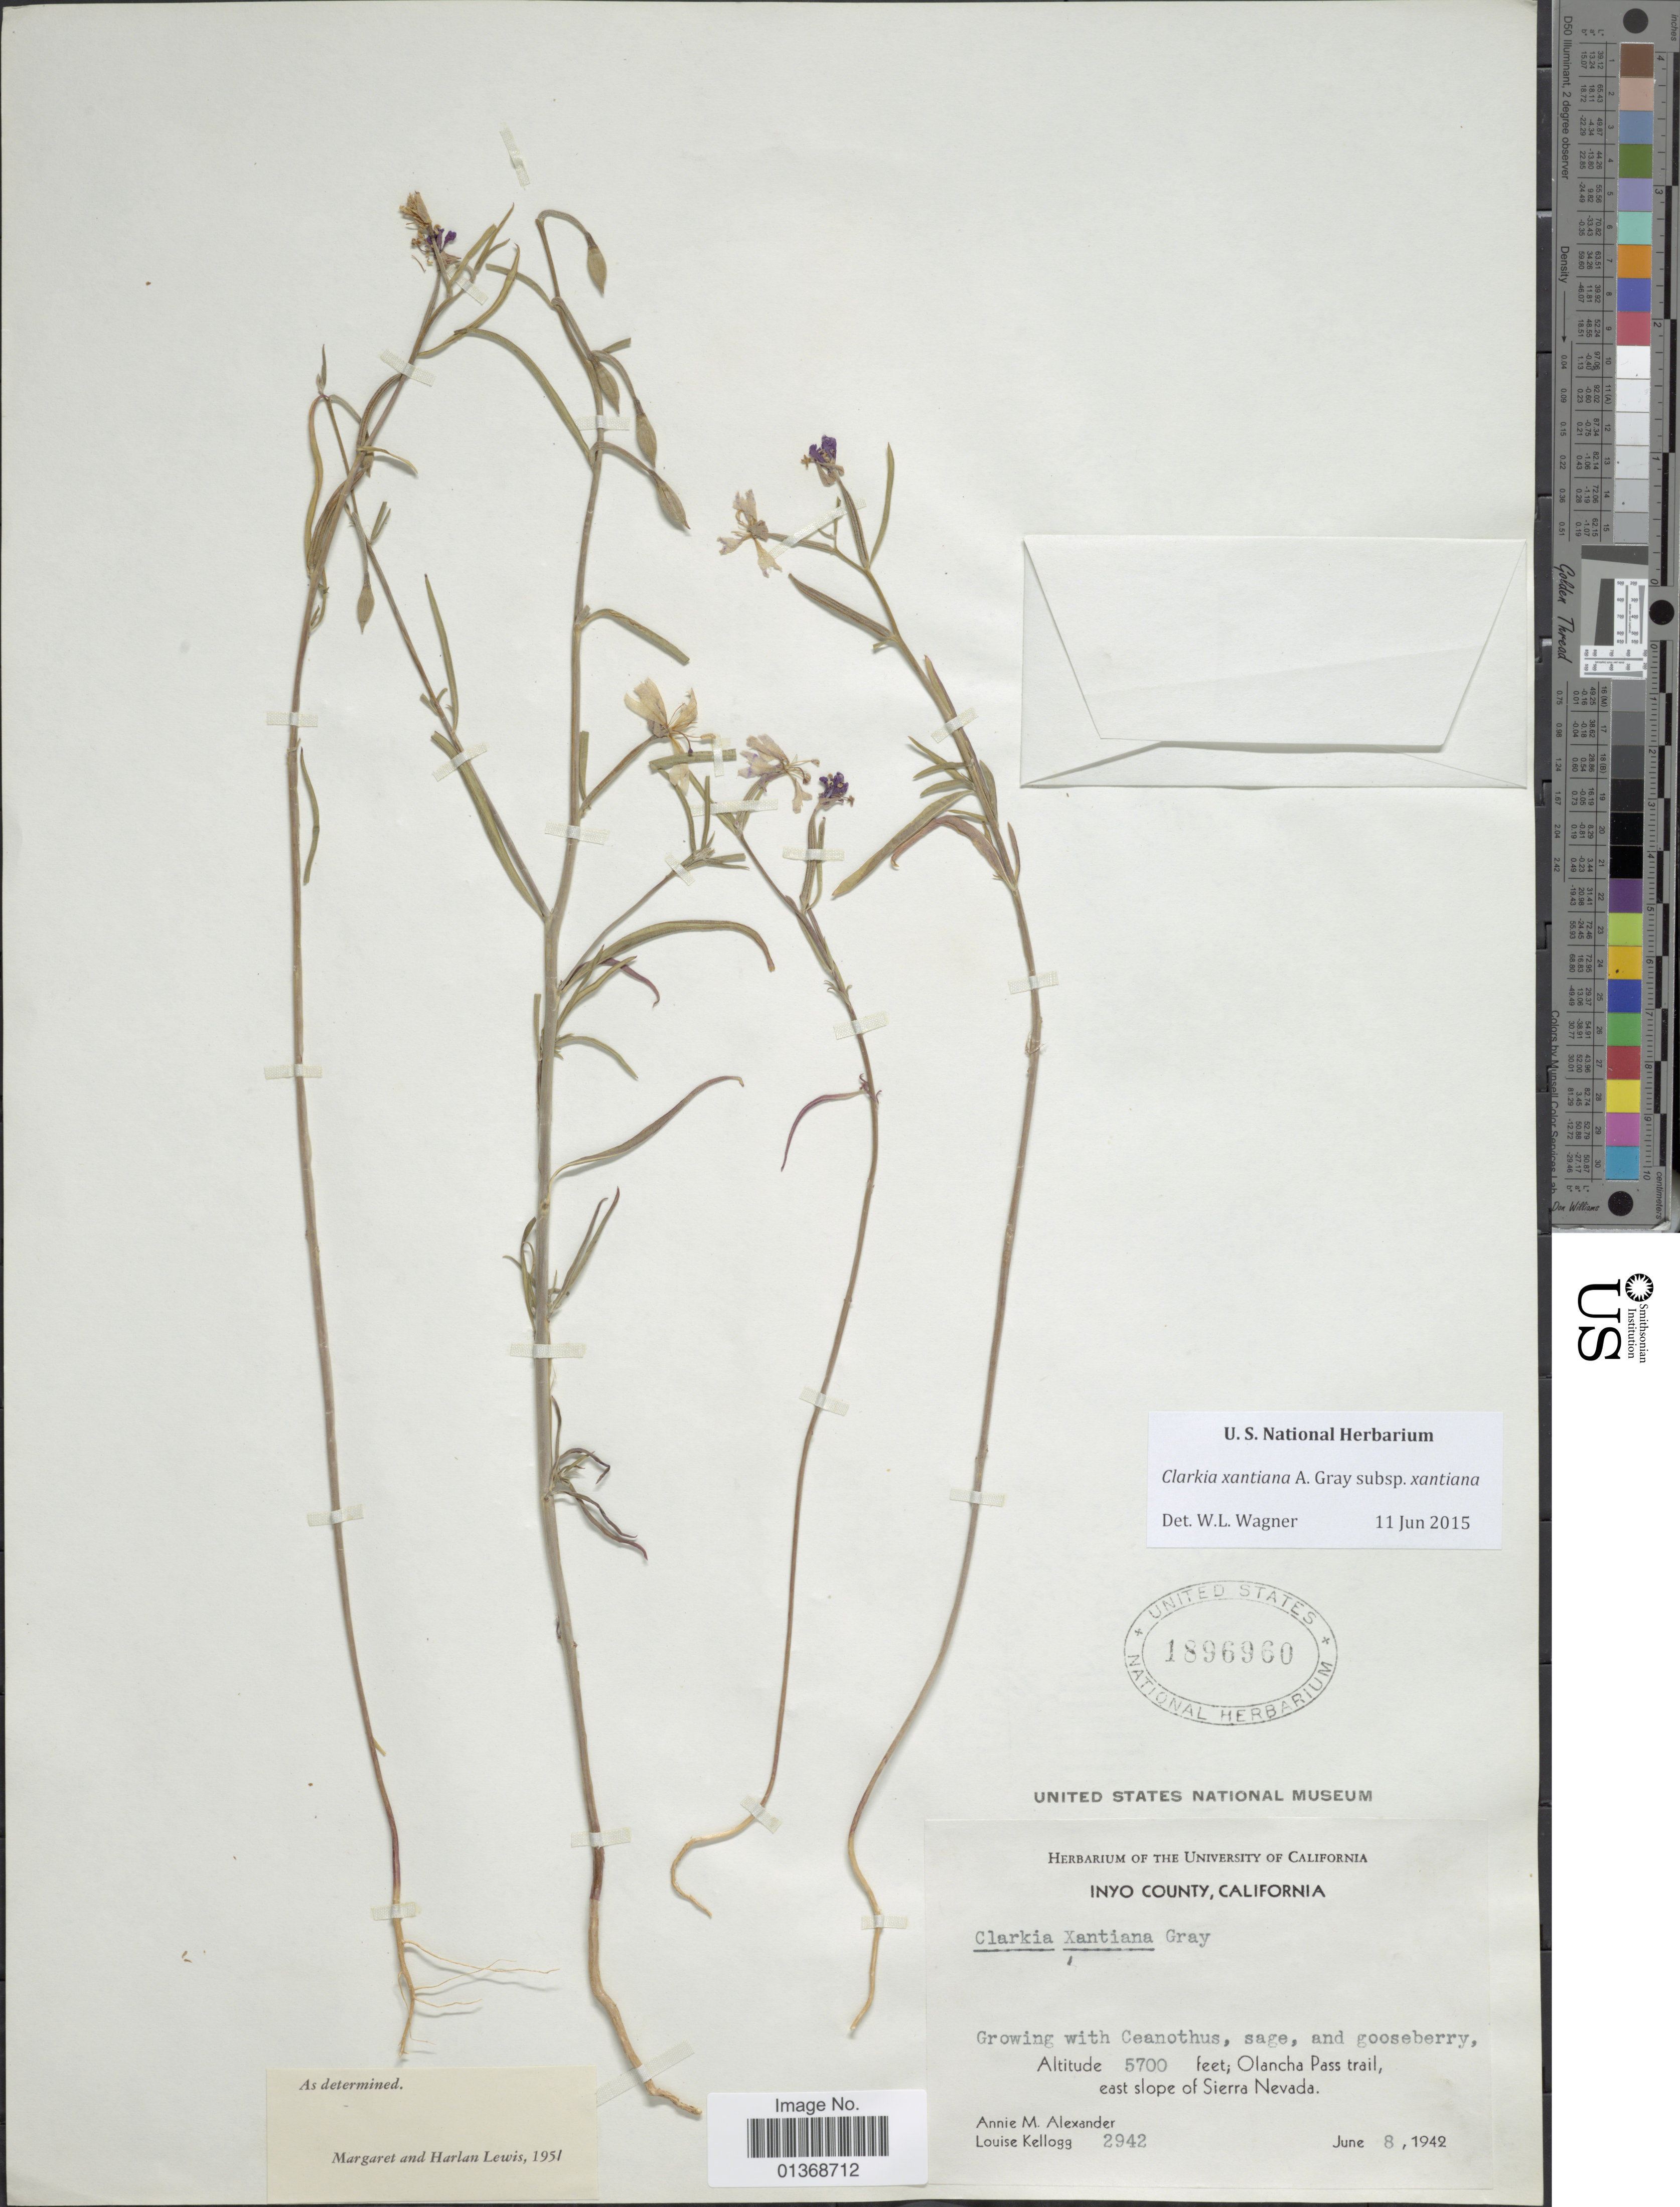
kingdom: Plantae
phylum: Tracheophyta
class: Magnoliopsida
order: Myrtales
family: Onagraceae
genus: Clarkia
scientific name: Clarkia xantiana subsp. xantiana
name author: A. Gray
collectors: A. M. Alexander & L. Kellogg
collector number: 2942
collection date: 1942-06-08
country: United States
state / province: California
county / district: Inyo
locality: Inyo County, Olancha Pass trail, east slope of Sierra Nevada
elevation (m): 1737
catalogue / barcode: US 1896960